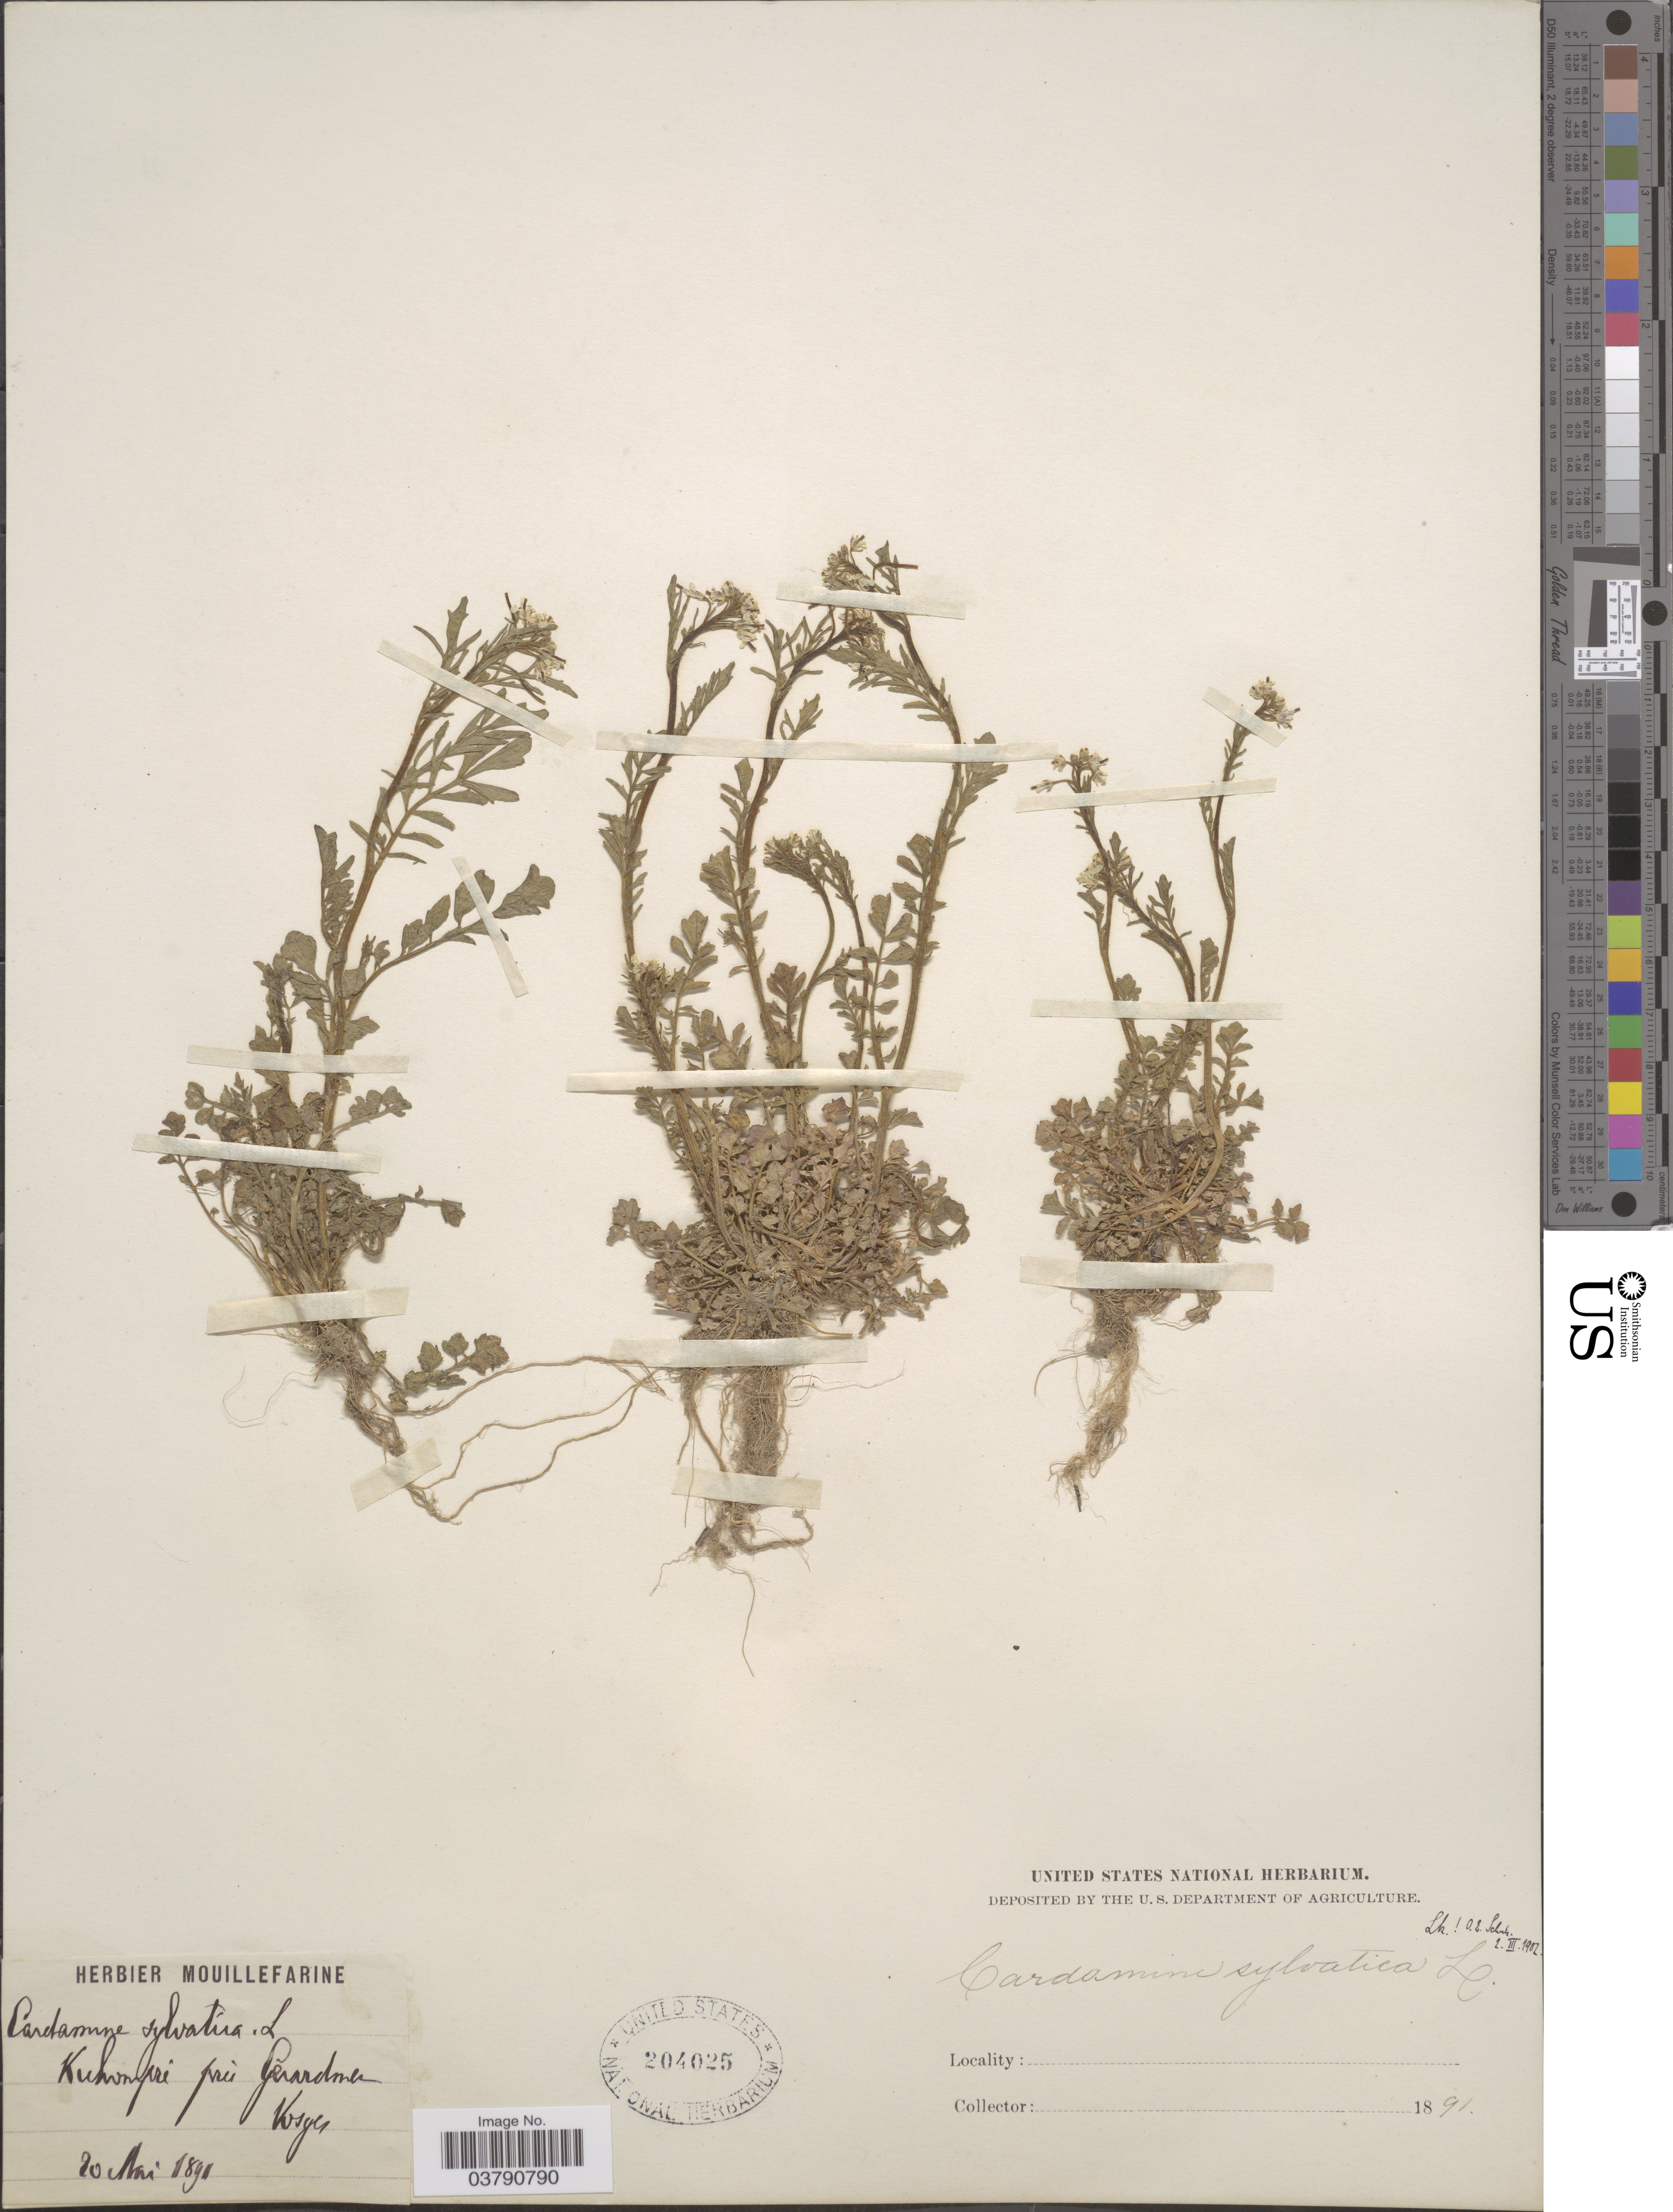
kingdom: Plantae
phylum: Tracheophyta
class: Magnoliopsida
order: Brassicales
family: Brassicaceae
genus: Cardamine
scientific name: Cardamine sylvatica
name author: Link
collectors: ex herb. Mouillefarine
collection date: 1891-05-20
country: France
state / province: Grand Est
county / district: Vosges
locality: Kichompre près Gérardmer,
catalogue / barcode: US 204025